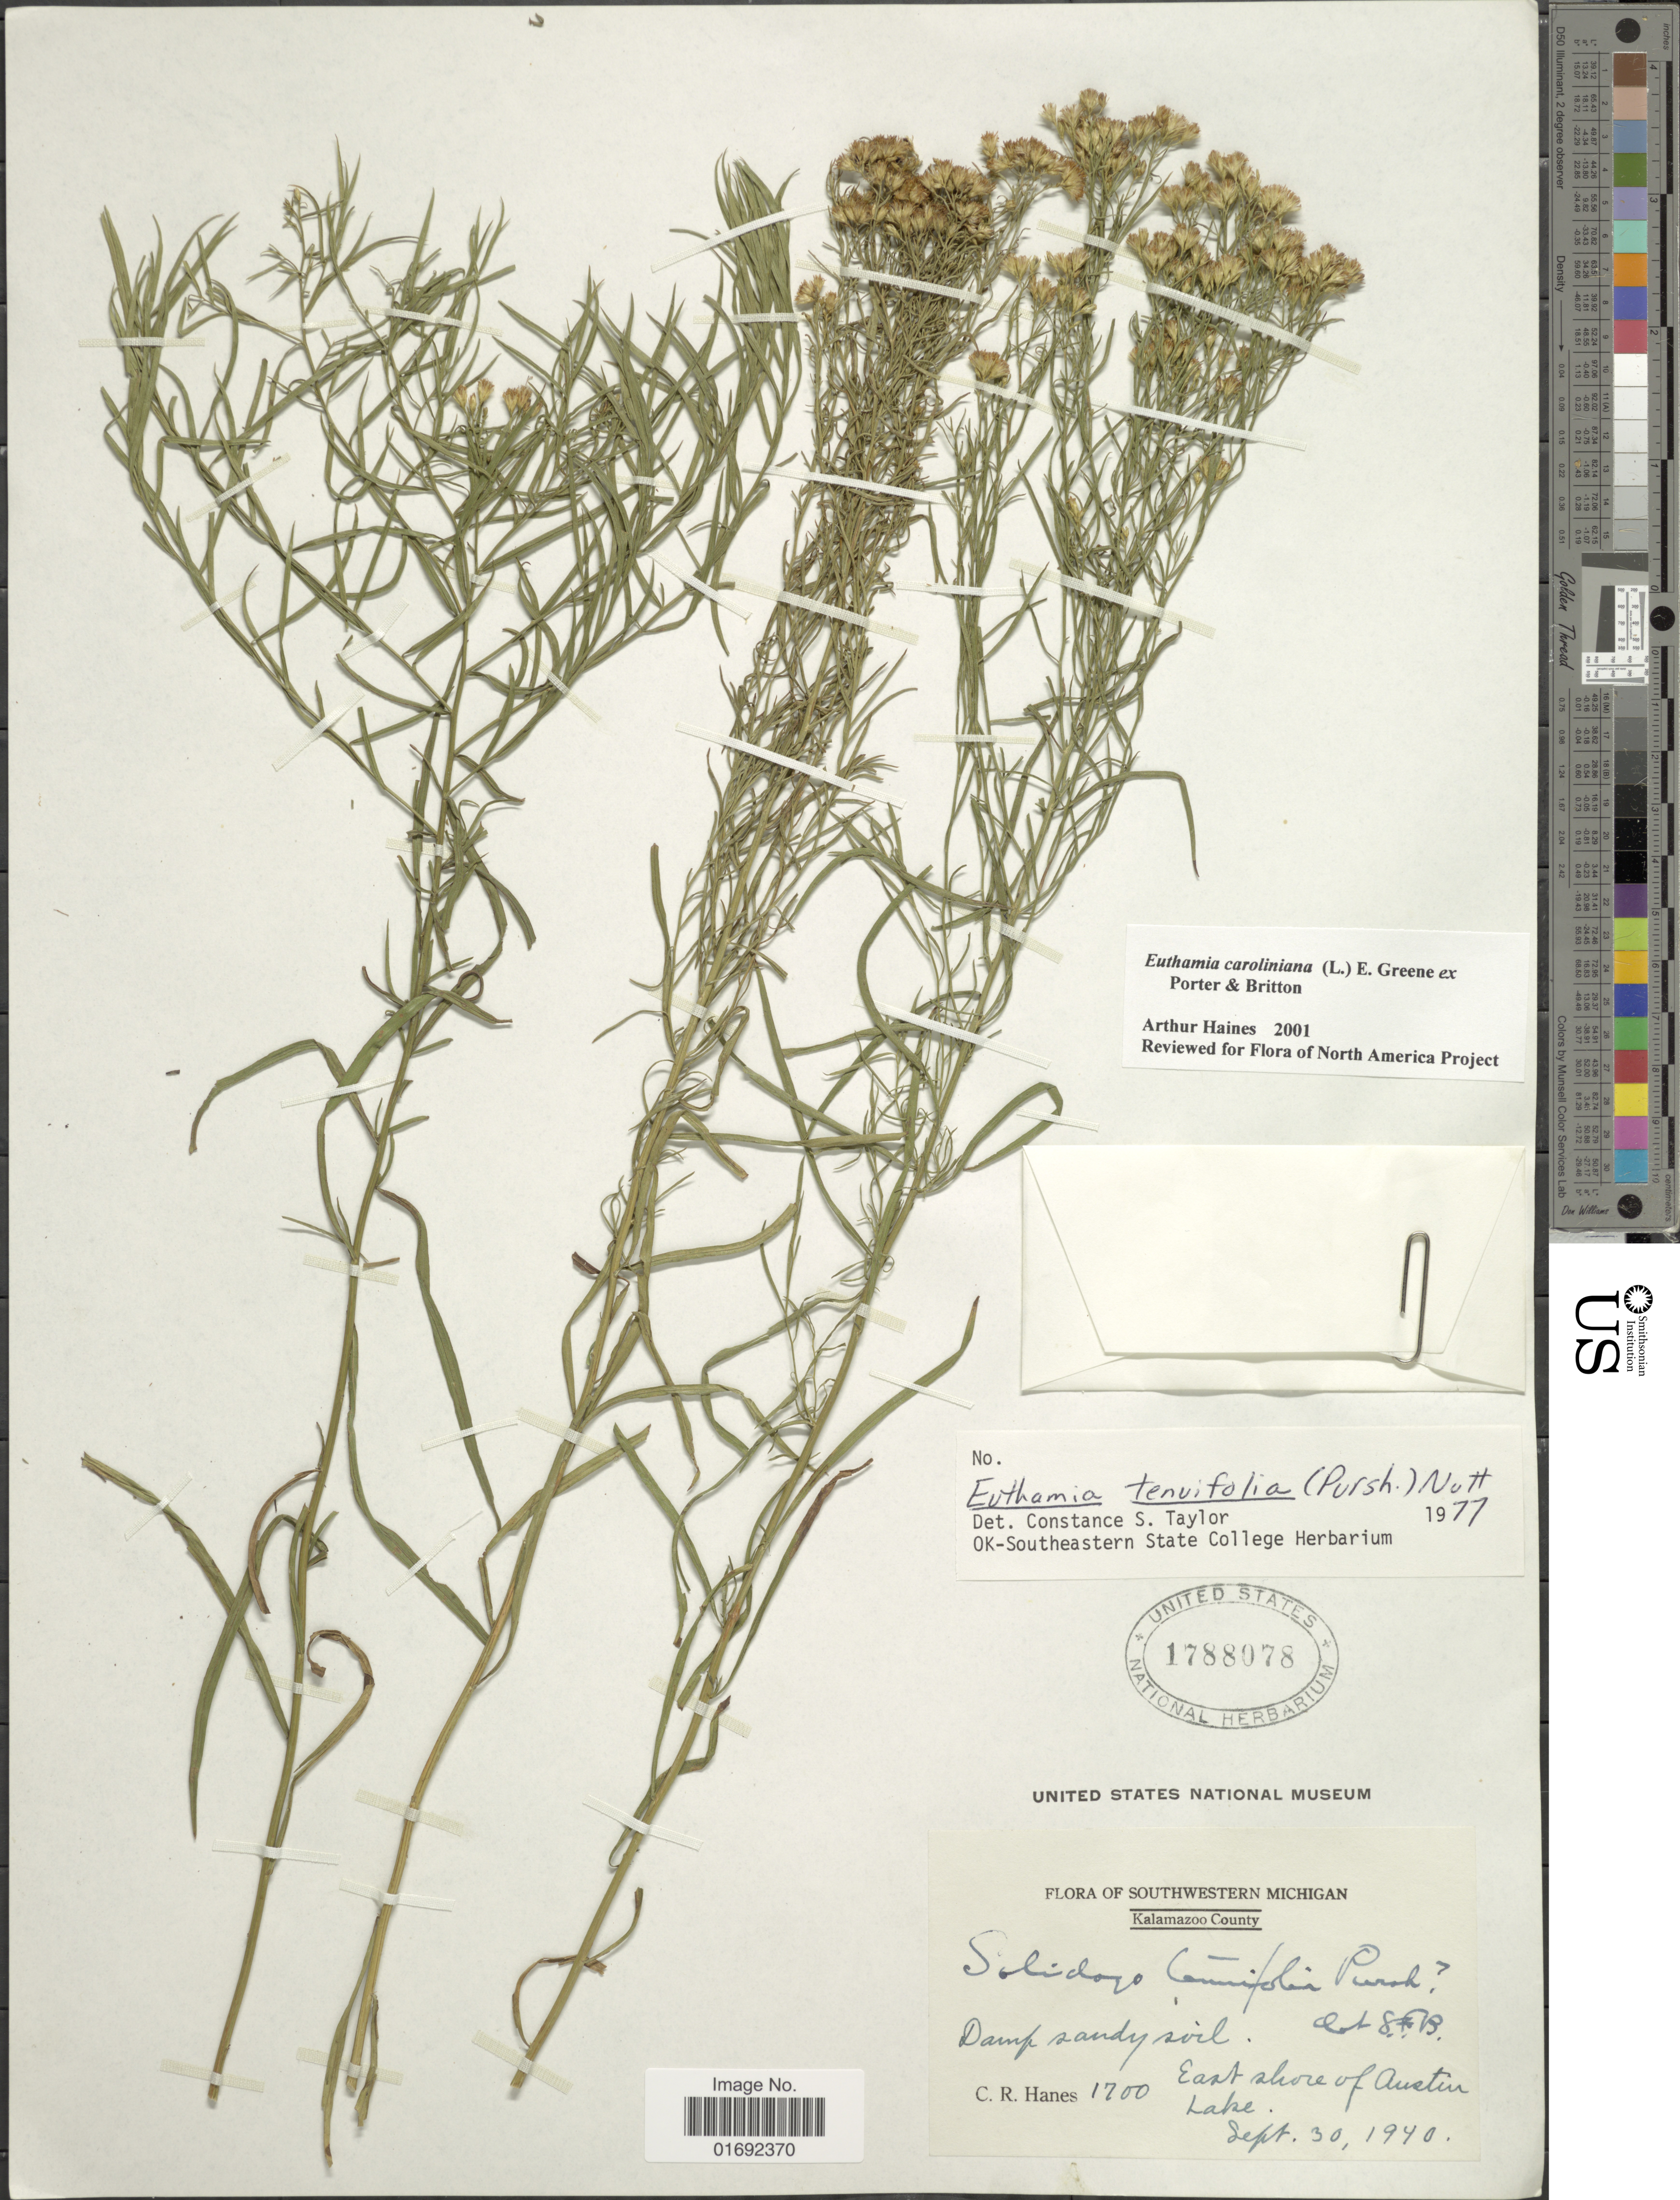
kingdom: Plantae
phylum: Tracheophyta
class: Magnoliopsida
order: Asterales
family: Asteraceae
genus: Euthamia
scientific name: Euthamia caroliniana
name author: (L.) Greene ex Porter & Britton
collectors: C. Hanes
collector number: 1700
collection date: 1940-09-30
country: United States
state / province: Michigan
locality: Southwestern Michigan, Kalamazoo County, east shore of Austin Lake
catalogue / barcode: US 1788078